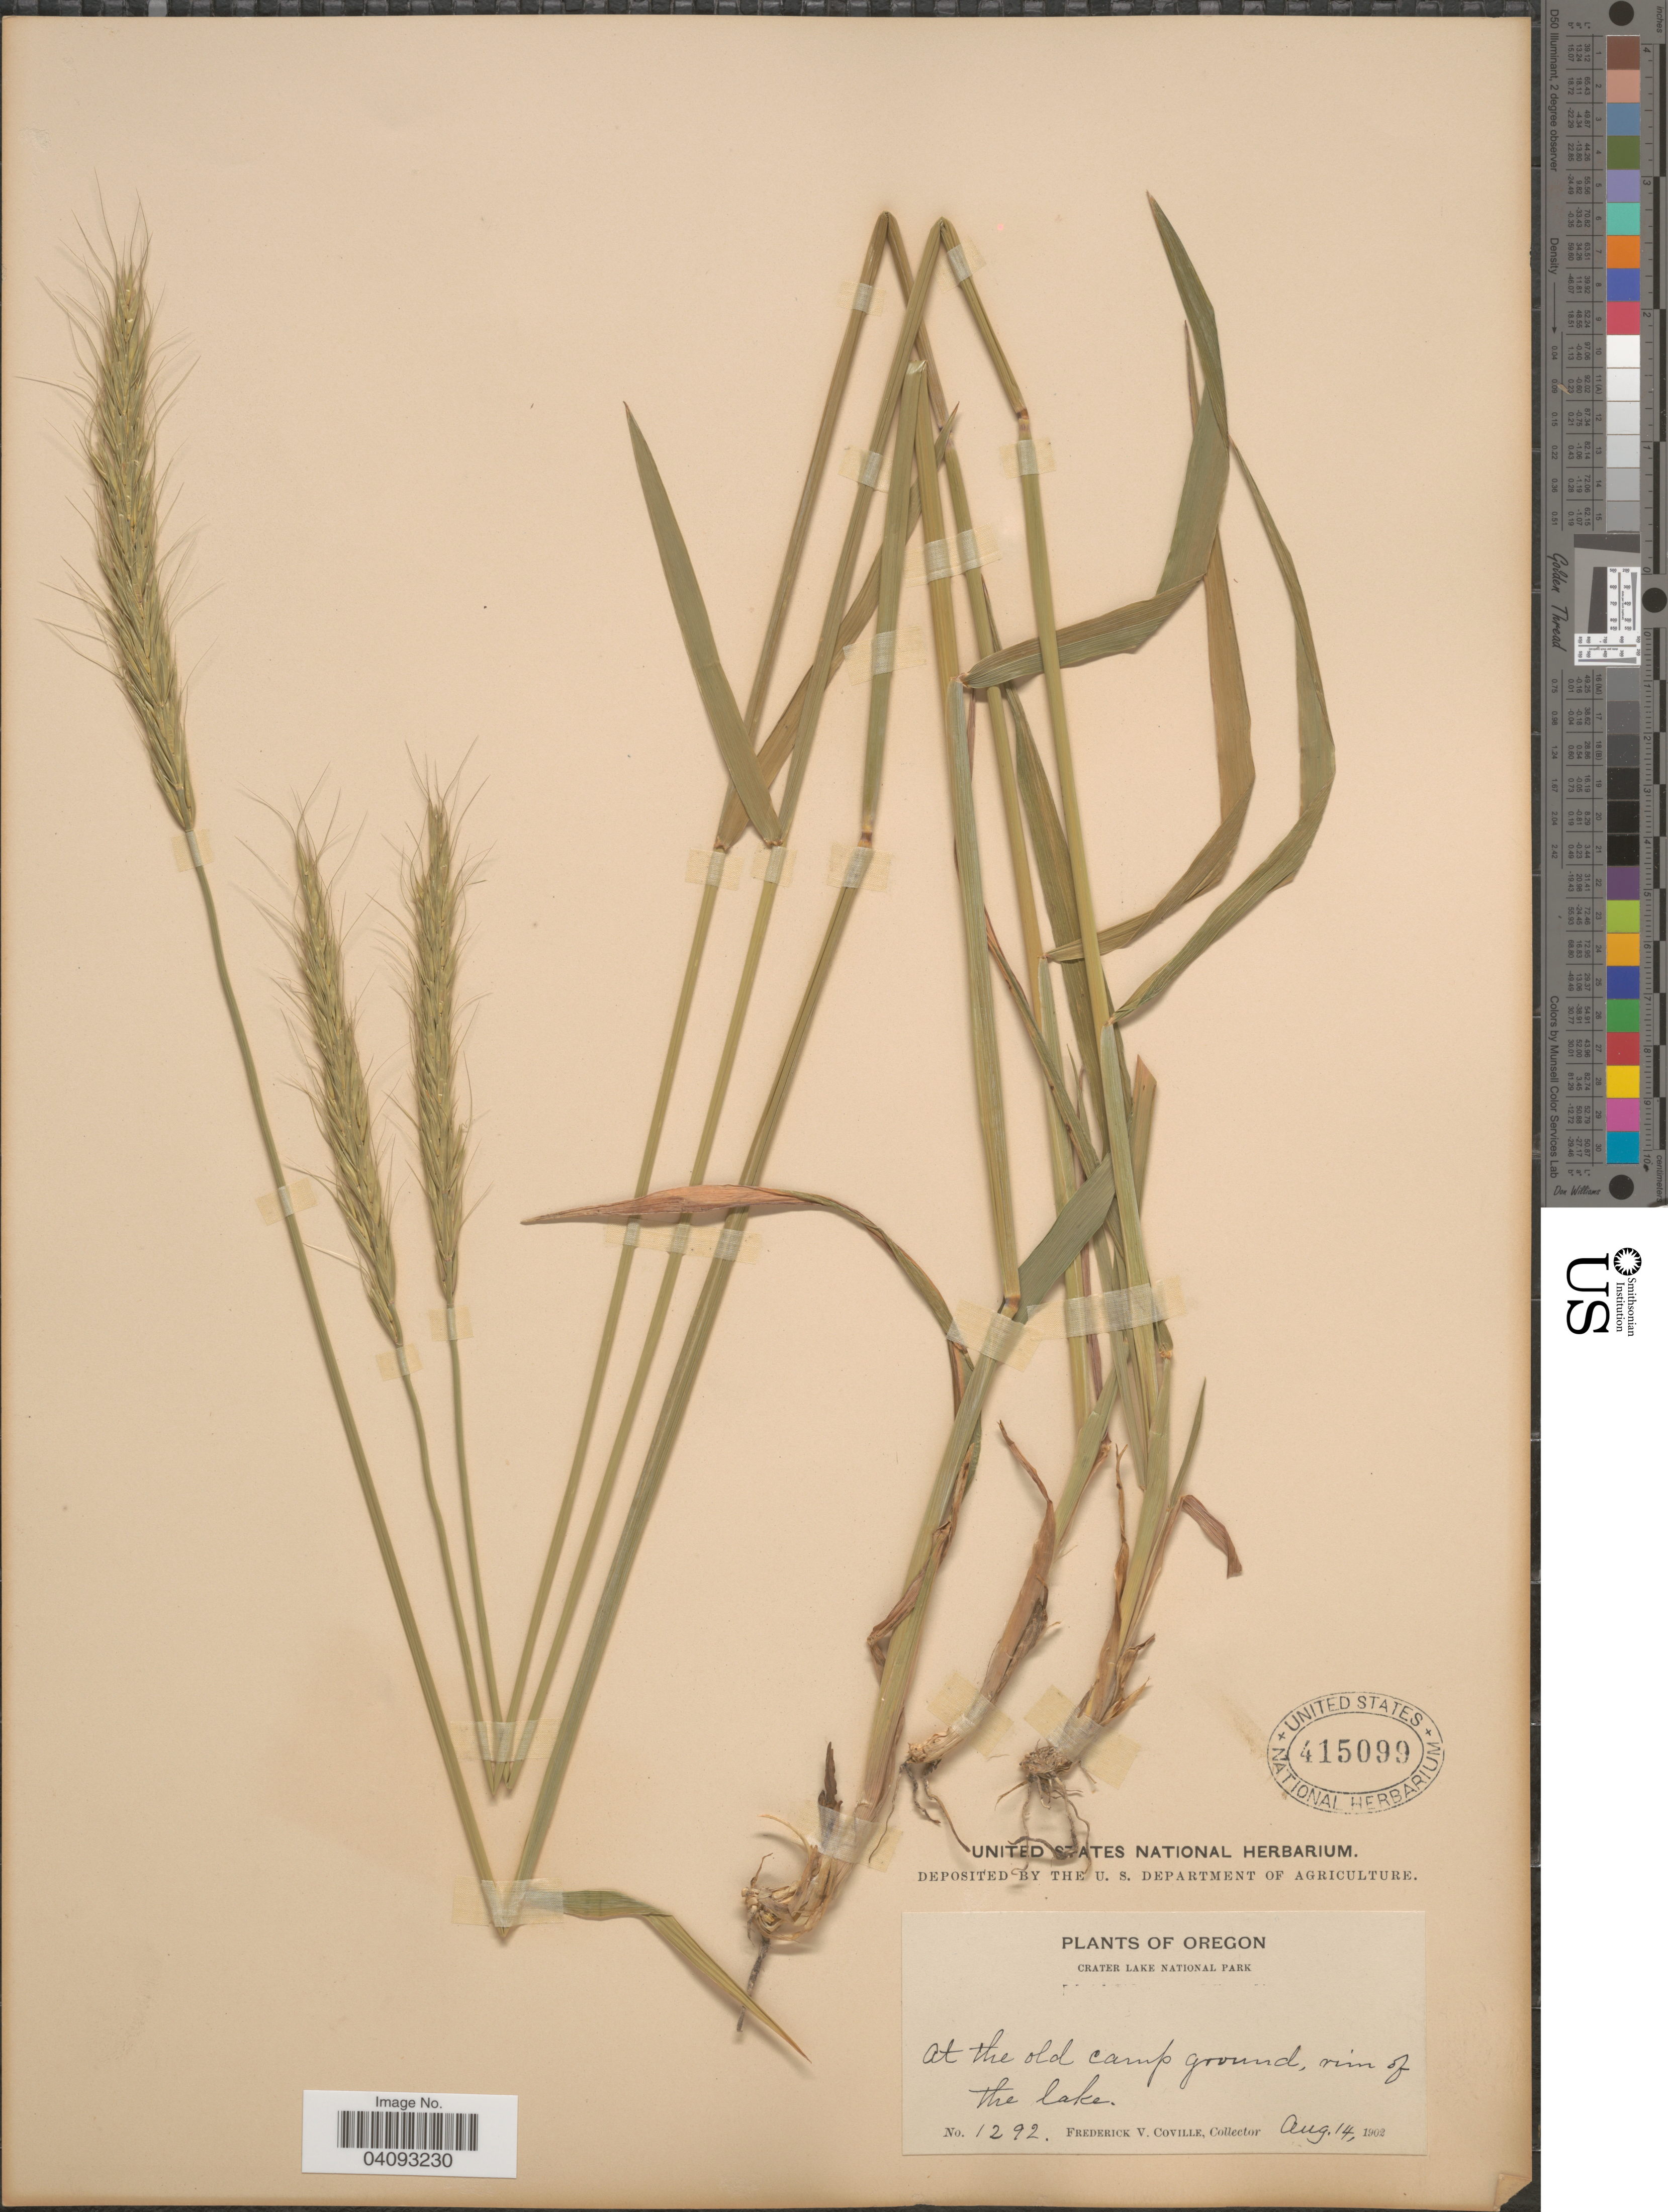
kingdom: Plantae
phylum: Tracheophyta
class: Liliopsida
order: Poales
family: Poaceae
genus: Elymus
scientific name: Elymus glaucus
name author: Buckley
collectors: F. V. Coville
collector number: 1292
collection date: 1902-08-14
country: United States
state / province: Oregon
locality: Crater Lake National Park. At the old camp ground, rim of the lake.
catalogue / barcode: US 415099